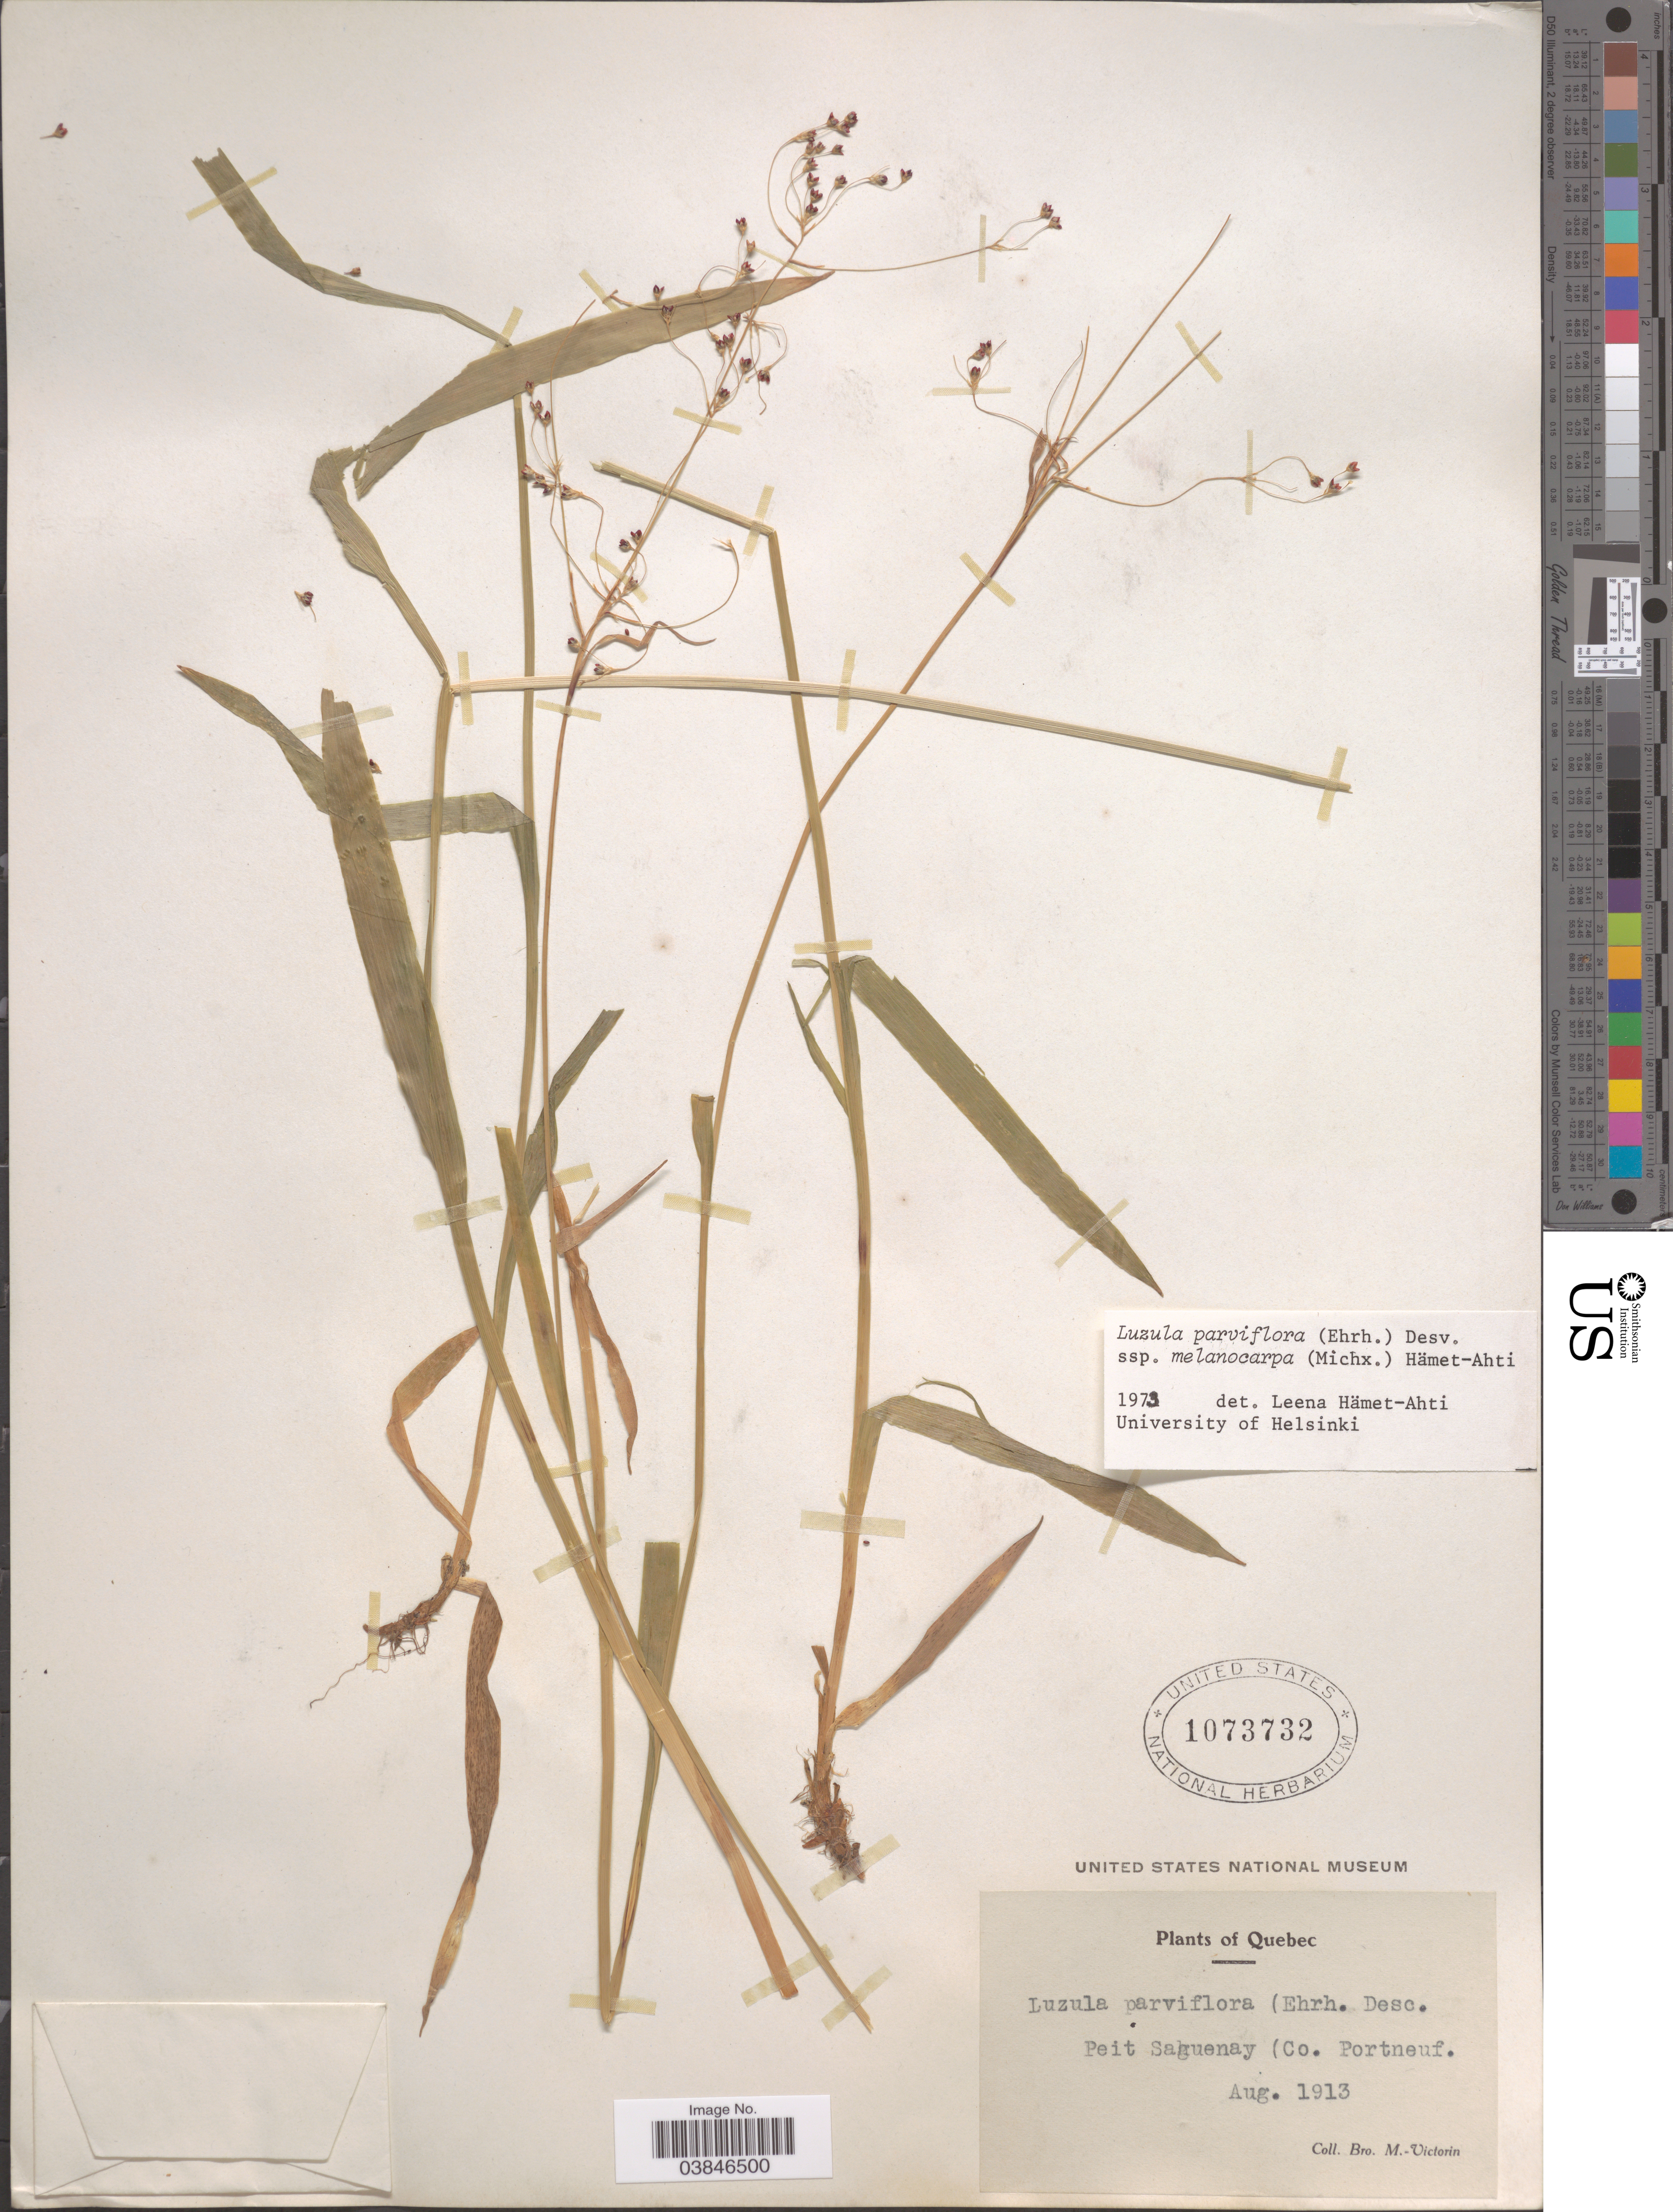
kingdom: Plantae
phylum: Tracheophyta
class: Liliopsida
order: Poales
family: Juncaceae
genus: Luzula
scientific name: Luzula parviflora subsp. melanocarpa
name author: Desv.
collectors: Fr. Marie-Victorin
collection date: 1913-08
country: Canada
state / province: Quebec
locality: Peit Saguenay (Co. Portneuf.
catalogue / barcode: US 1073732